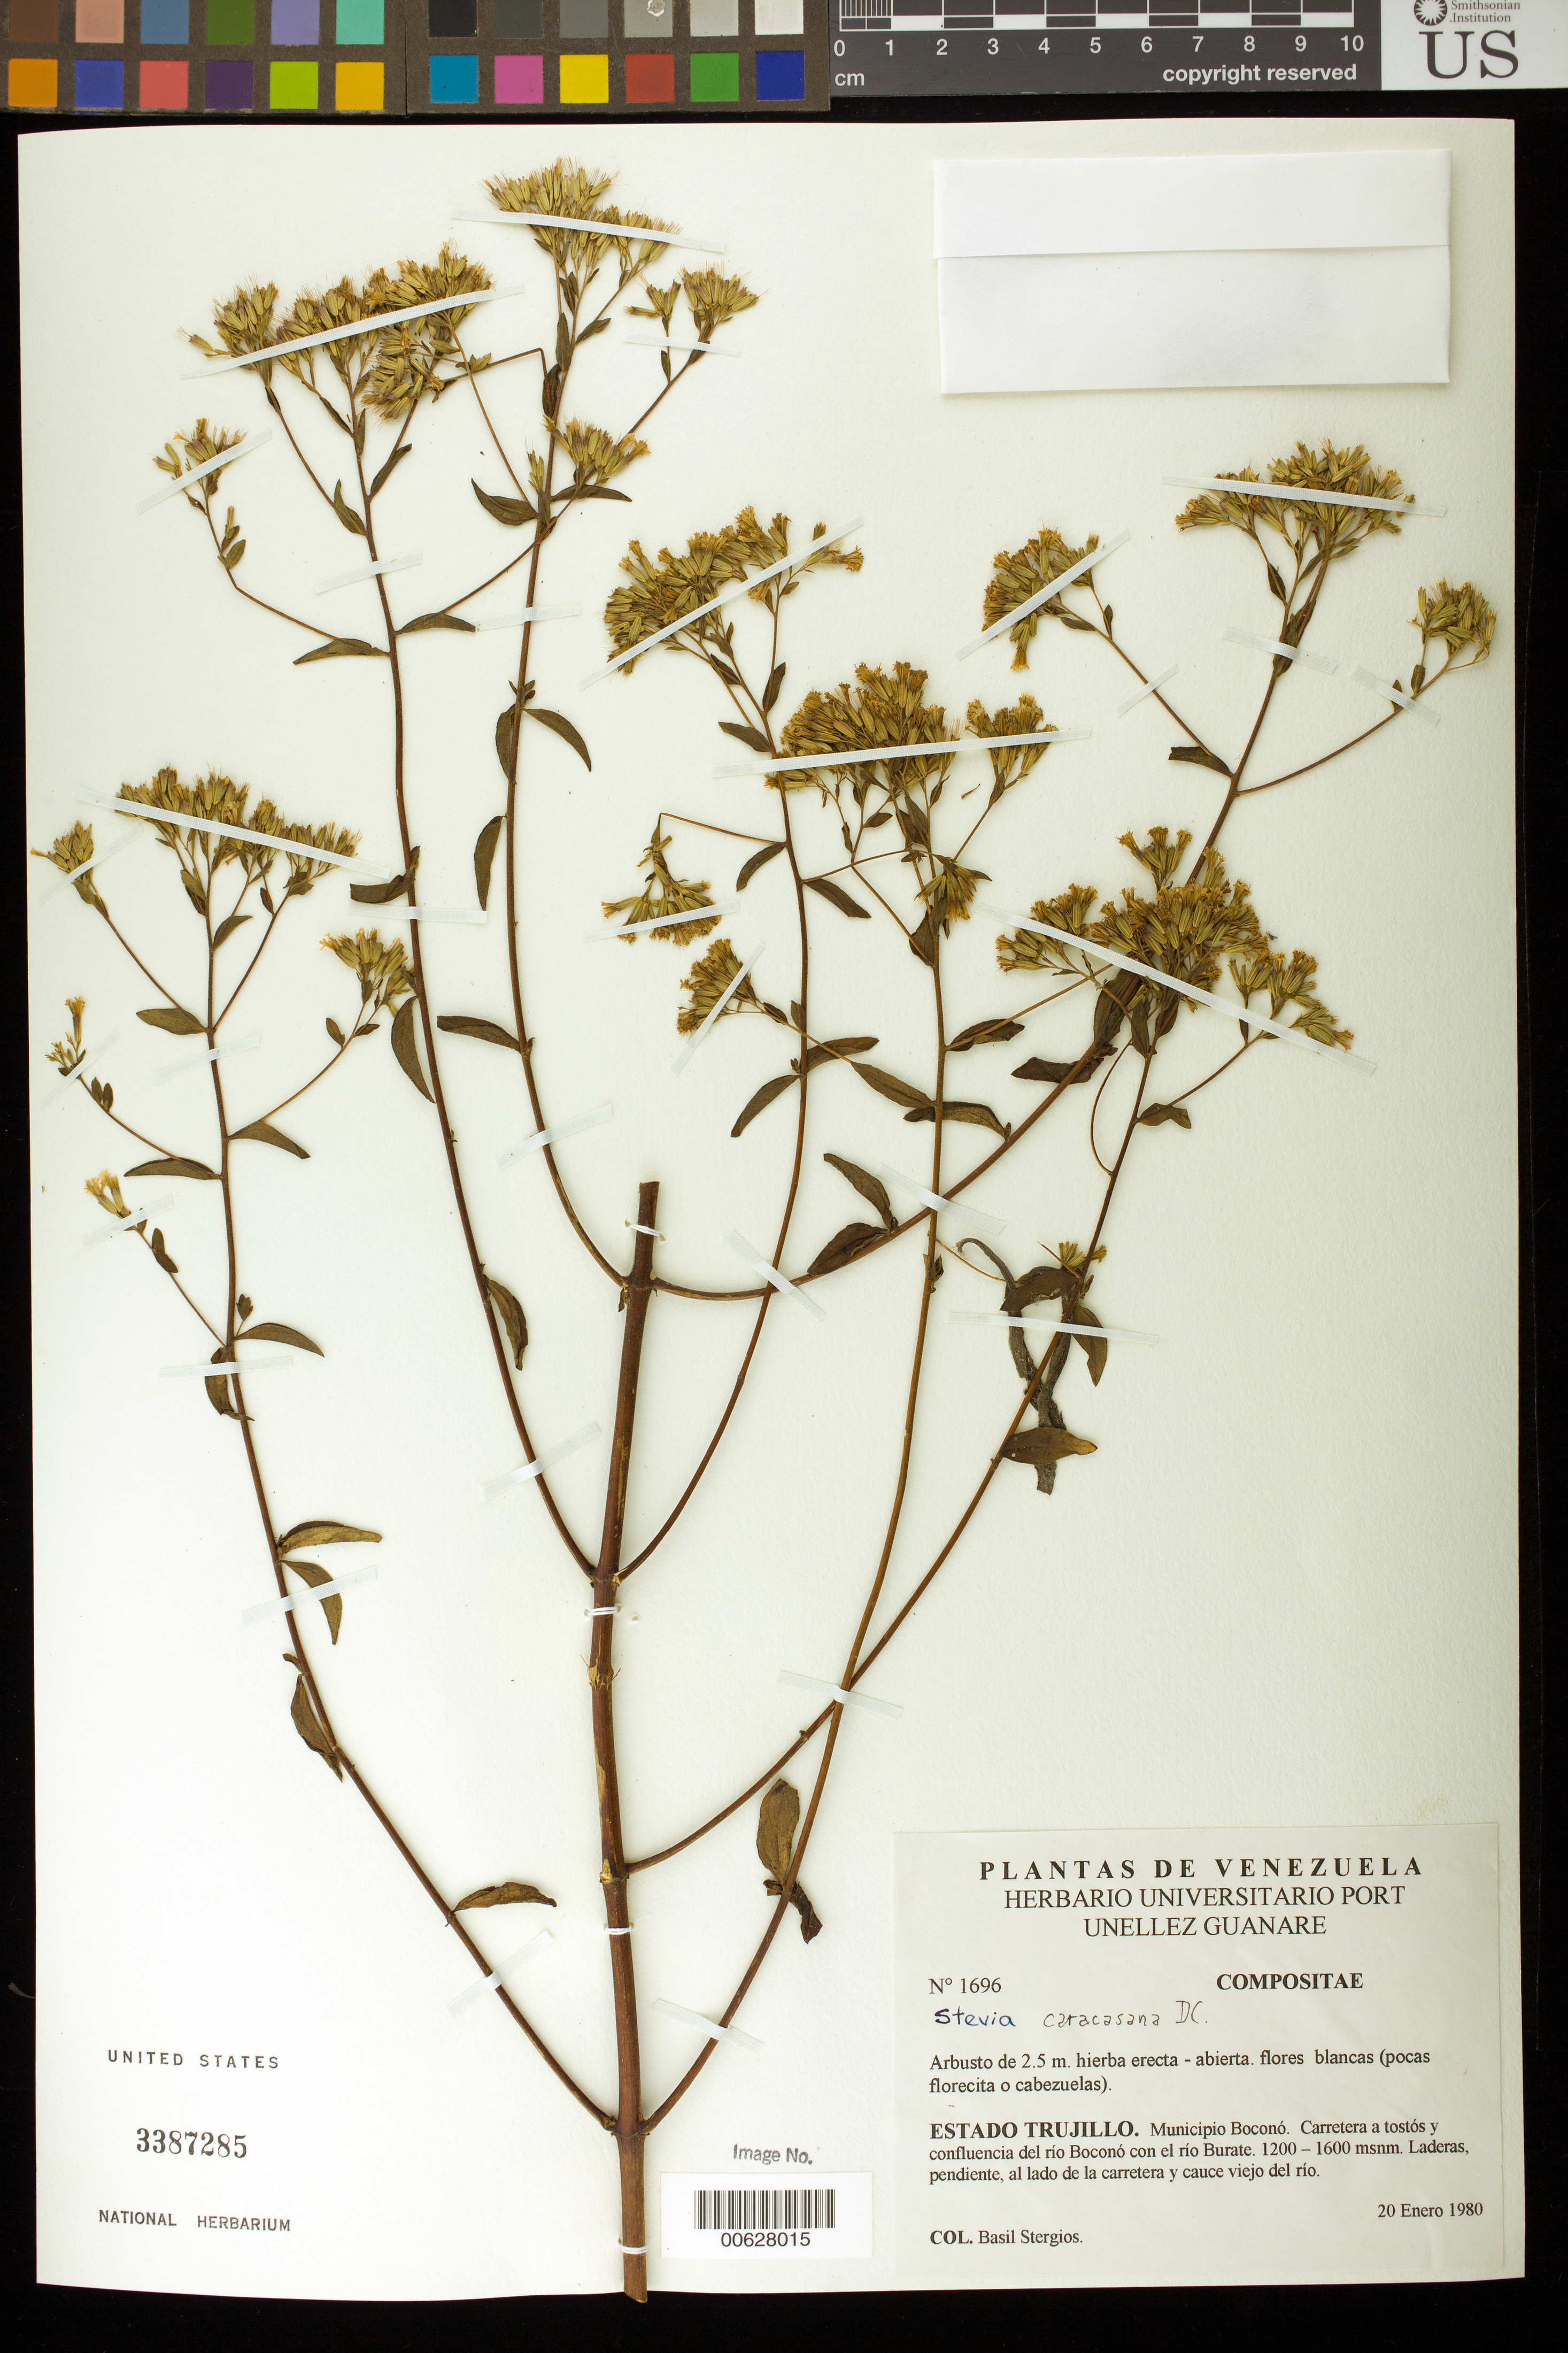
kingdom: Plantae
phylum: Tracheophyta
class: Magnoliopsida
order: Asterales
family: Asteraceae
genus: Stevia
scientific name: Stevia caracasana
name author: DC.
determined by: Robinson, Harold E., (US)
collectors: B. G. Stergios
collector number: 1696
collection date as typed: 20 Jan 1980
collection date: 1980-01-20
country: Venezuela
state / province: Trujillo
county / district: Boconó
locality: Carretera a tostós y confluencia del río Boconó con el río Burate.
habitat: Ladera, pendiente, al lado de la carretera y cauce viejo del río.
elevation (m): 1200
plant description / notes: PORT, US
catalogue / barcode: US 3387285